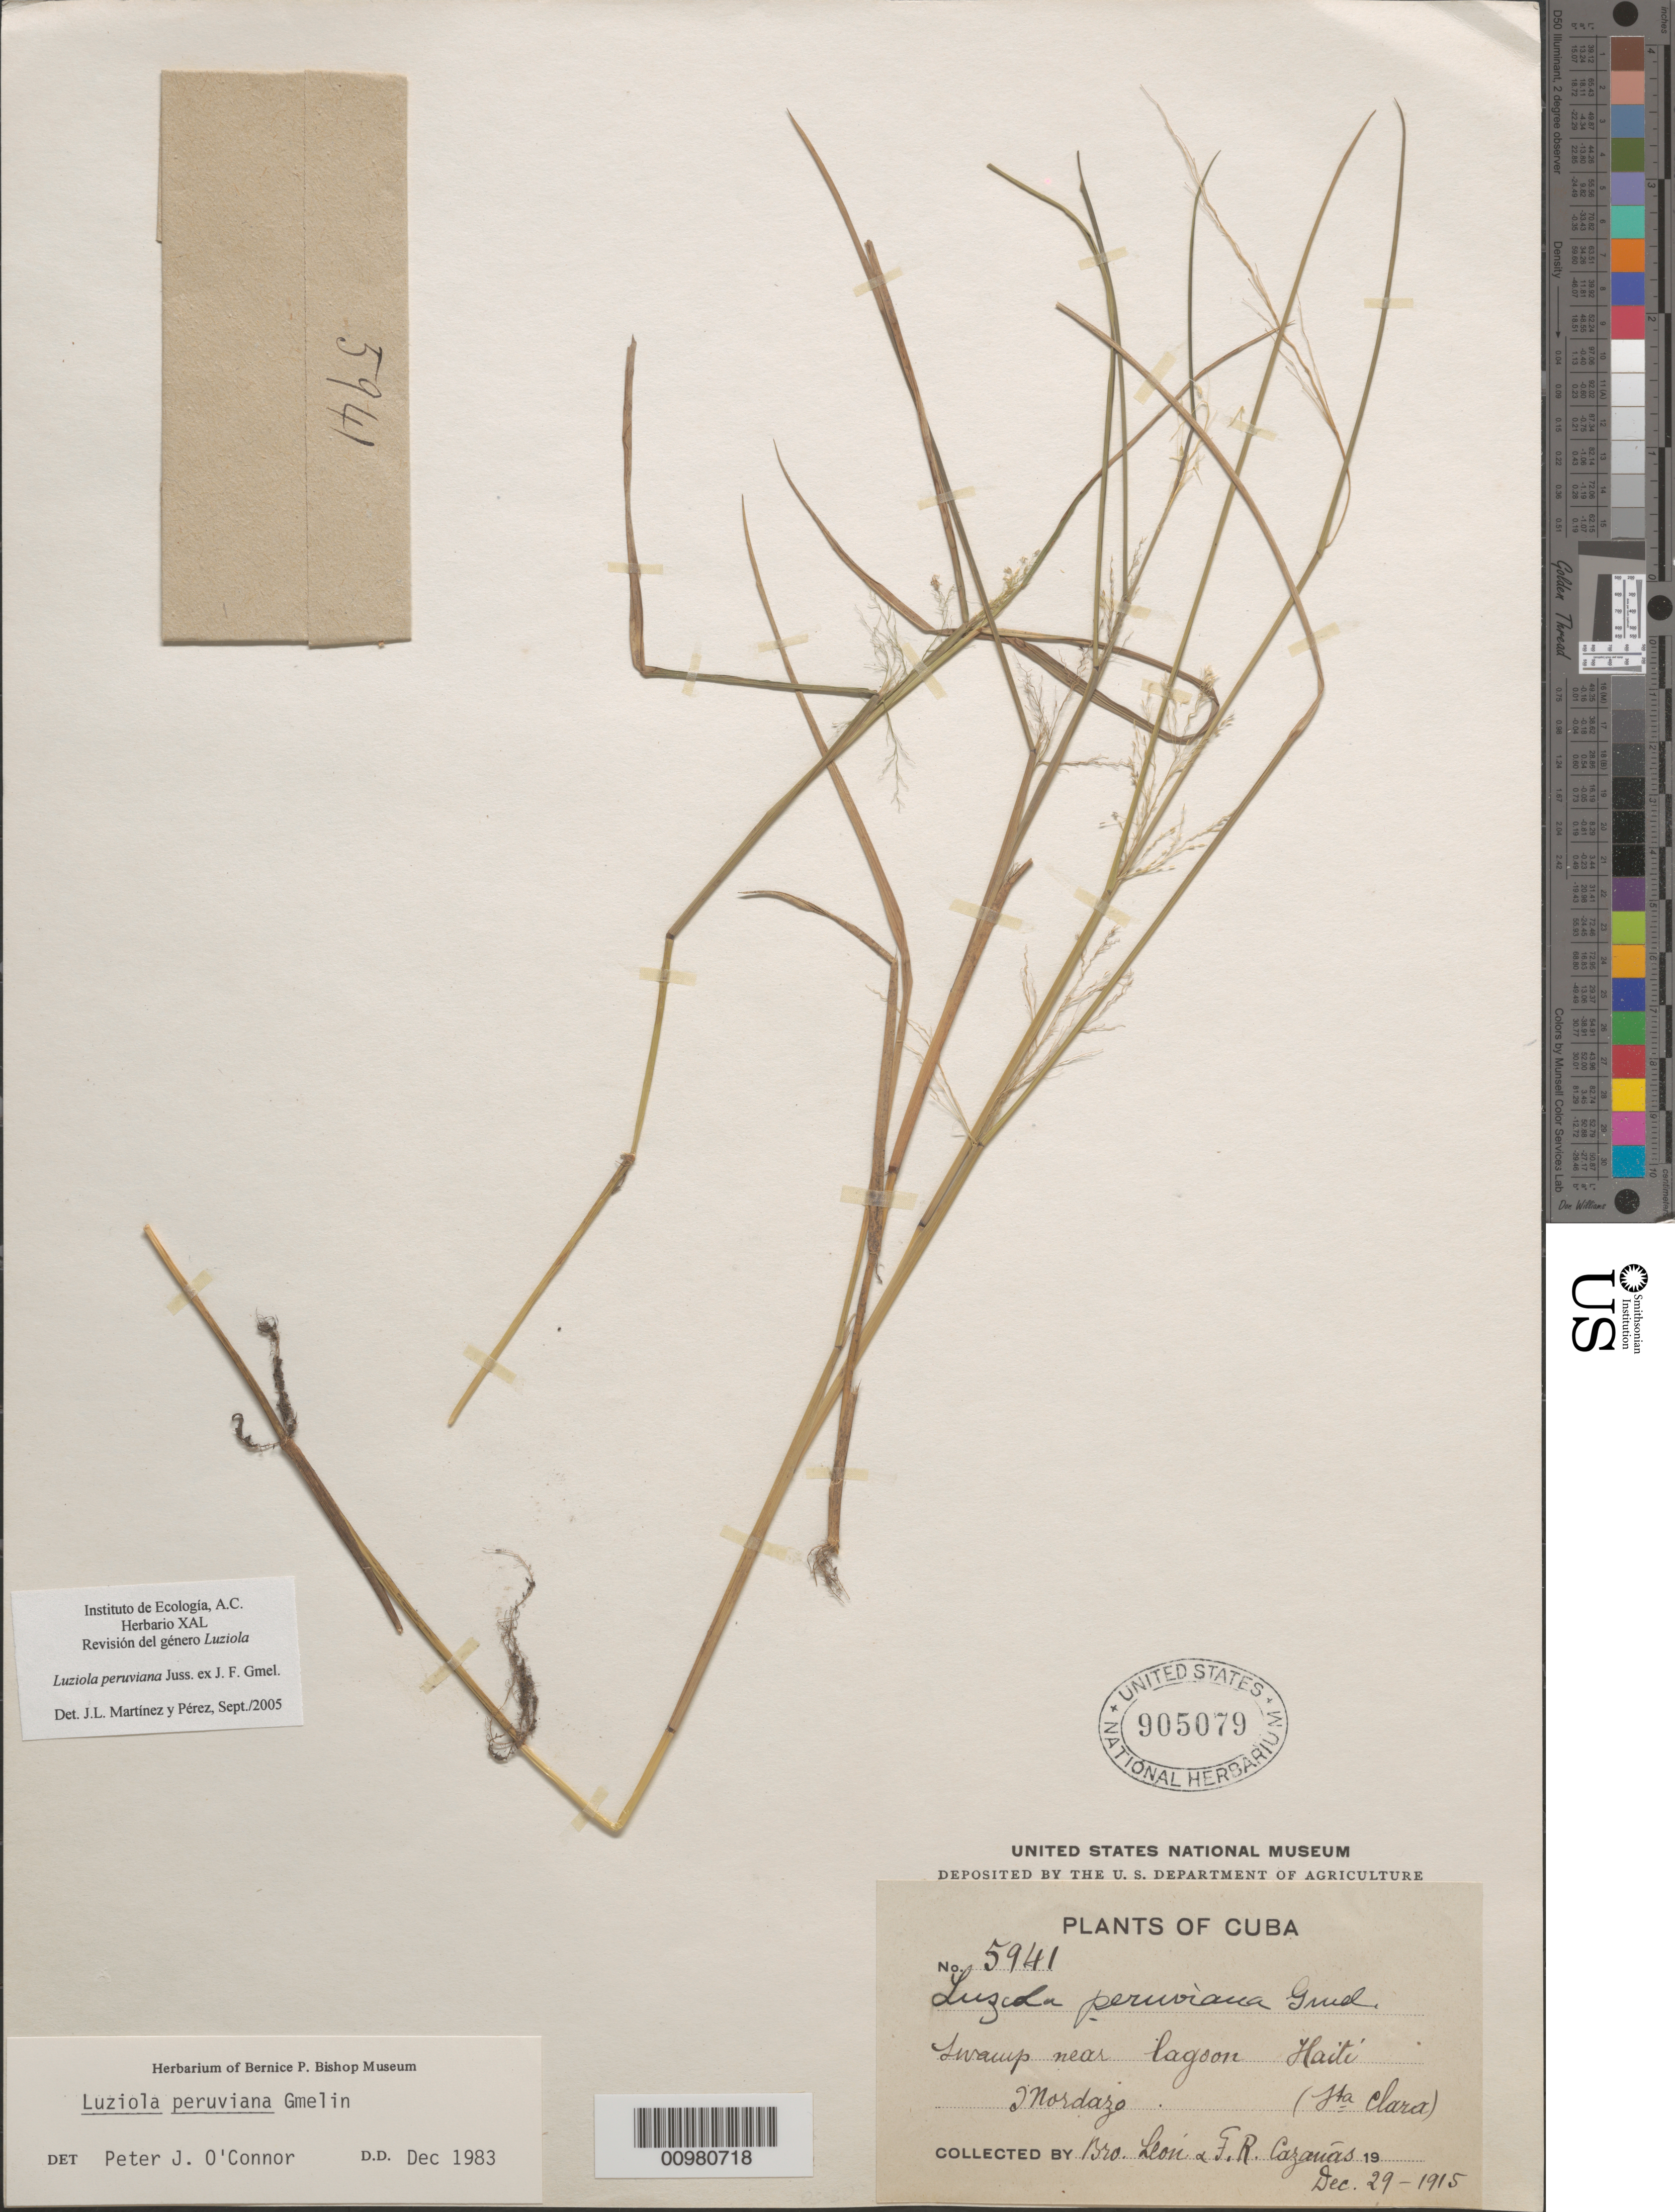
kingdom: Plantae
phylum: Tracheophyta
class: Liliopsida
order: Poales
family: Poaceae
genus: Luziola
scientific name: Luziola peruviana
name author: Juss. ex J.F. Gmel.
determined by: Martinez Perez, J. L.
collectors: Bro. León & F. Cazauas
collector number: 5941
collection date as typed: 29 Dec 1915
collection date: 1915-12-29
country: Cuba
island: Cuba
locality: Lagoon Haiti, near; Sta Clara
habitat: Swamp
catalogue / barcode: US 905079